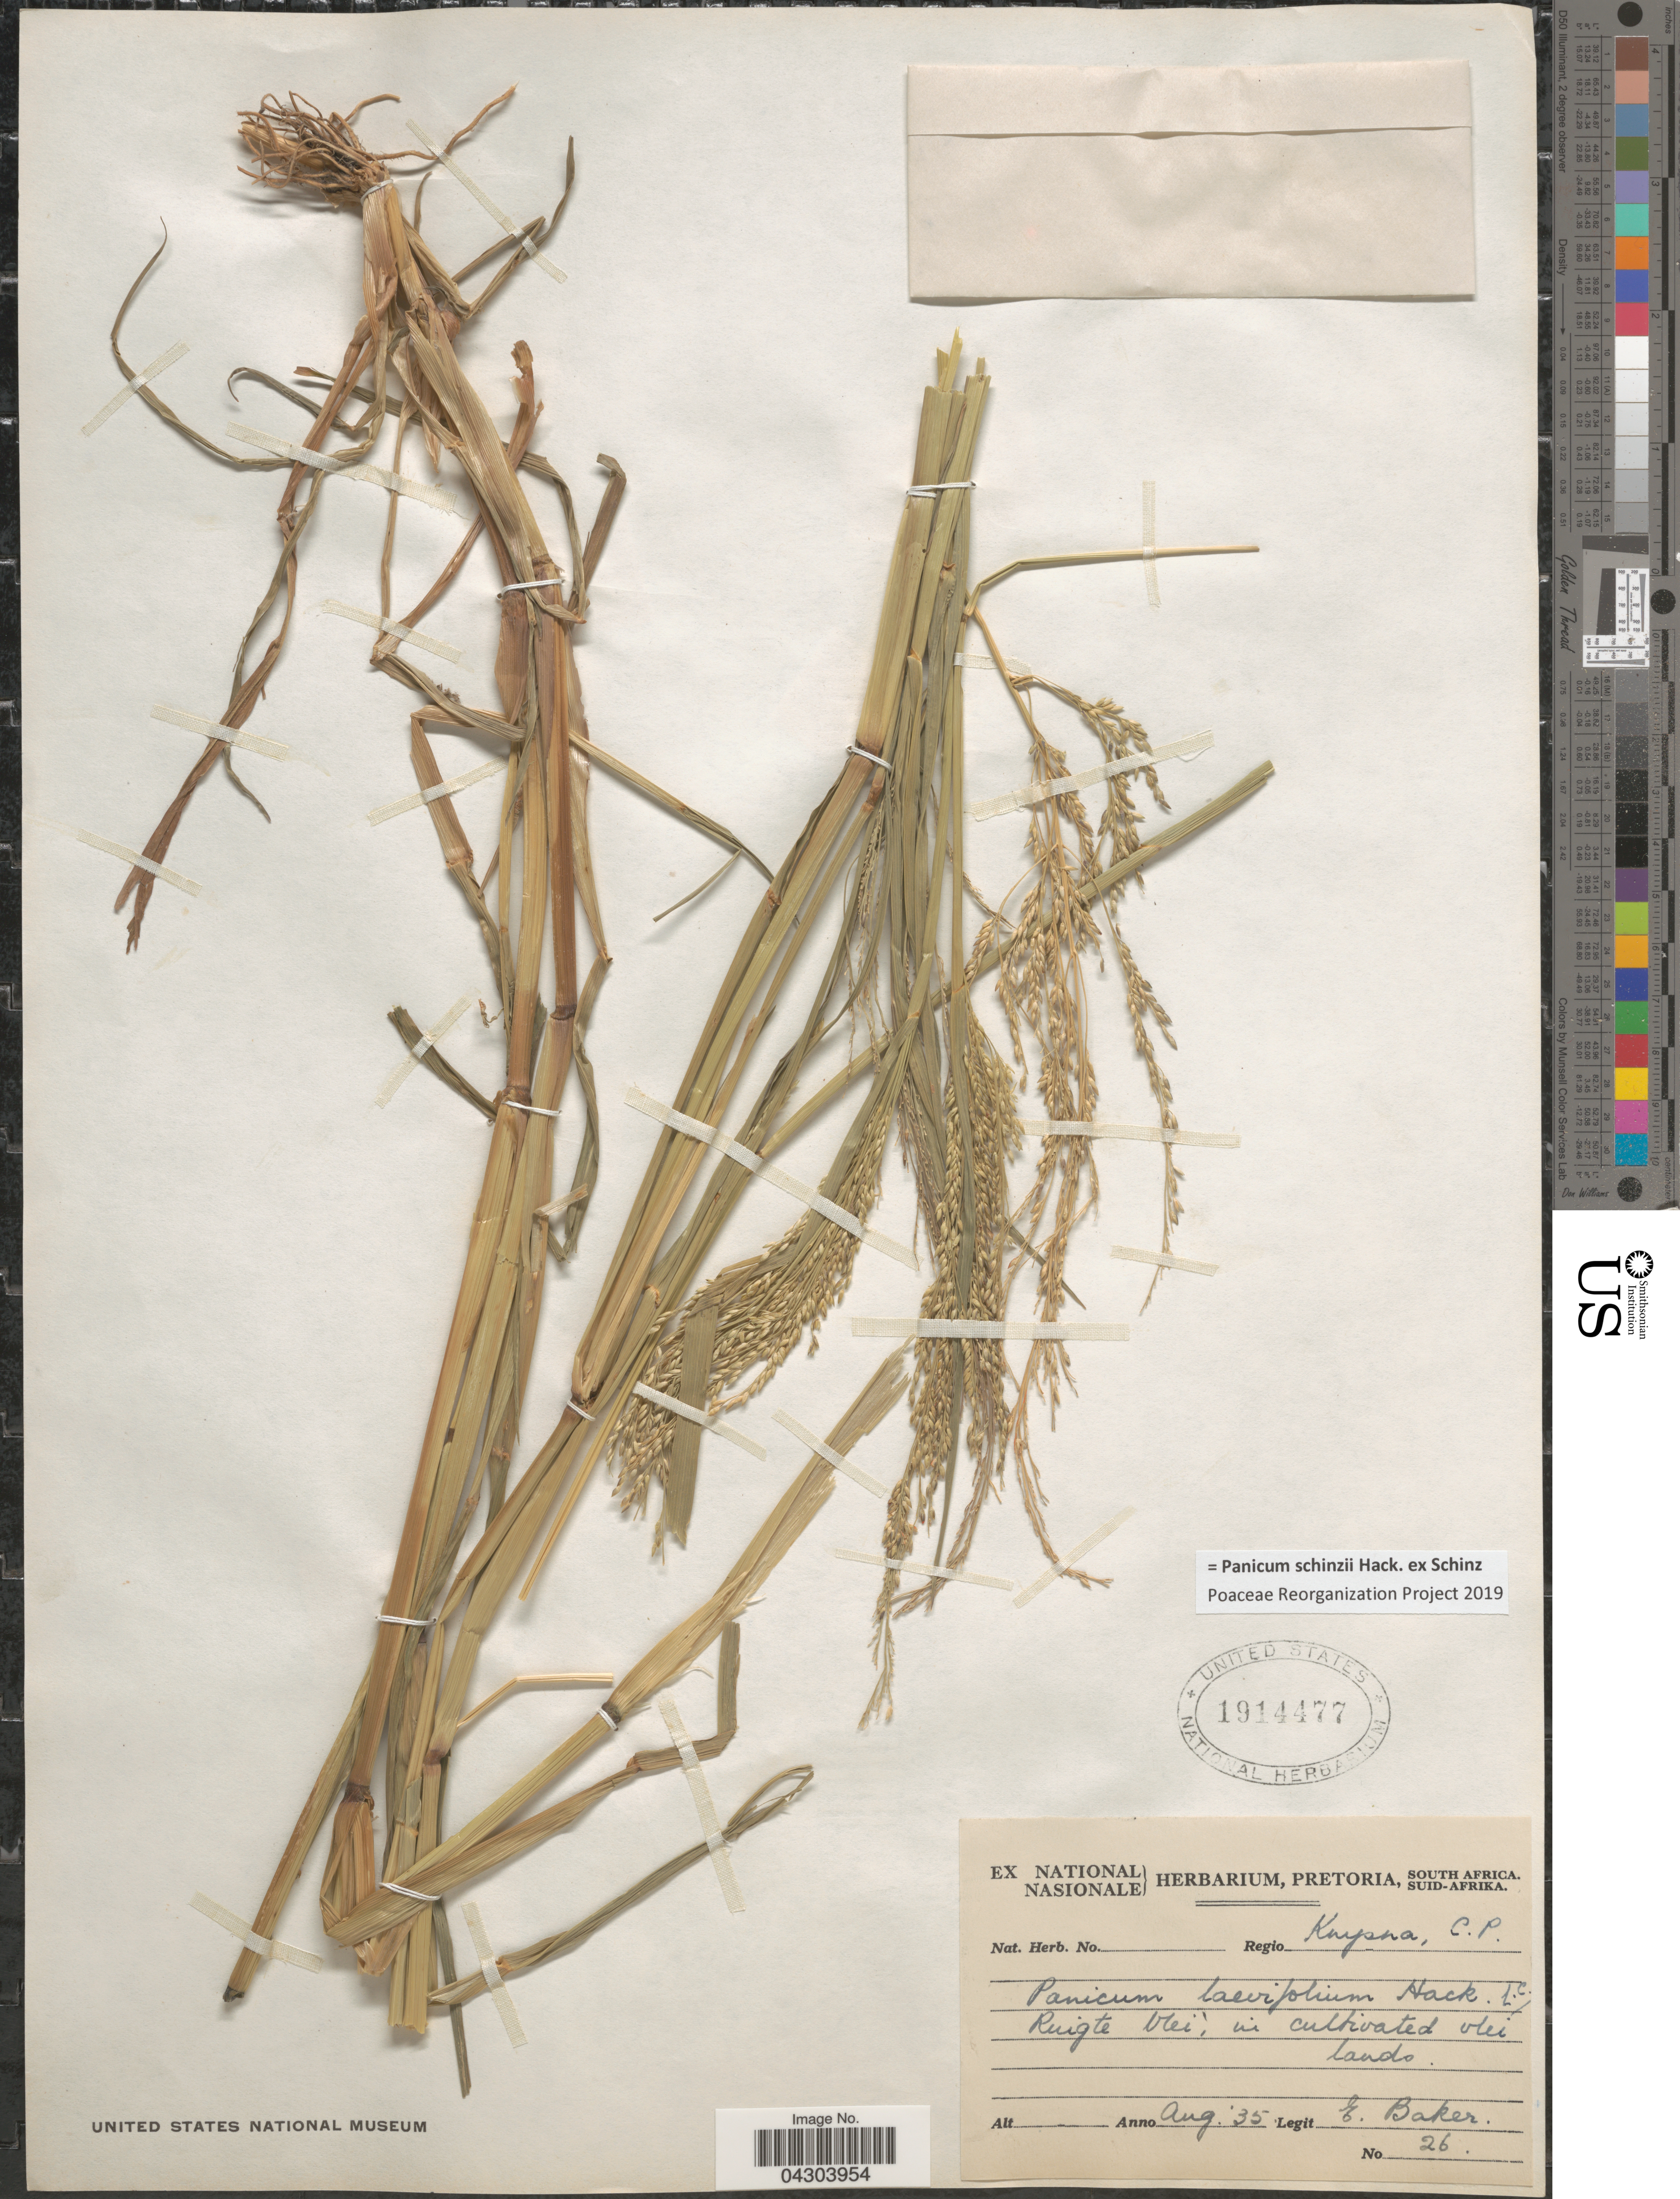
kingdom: Plantae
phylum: Tracheophyta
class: Liliopsida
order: Poales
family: Poaceae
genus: Panicum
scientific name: Panicum schinzii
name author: Hack. ex Schinz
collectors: E. Baker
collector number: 26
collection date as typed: Transcribed d/m/y: /8/35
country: South Africa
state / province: Western Cape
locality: Regio Knysna. Ruigte Vlei, in cultivated vlei lands.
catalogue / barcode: US 1914477